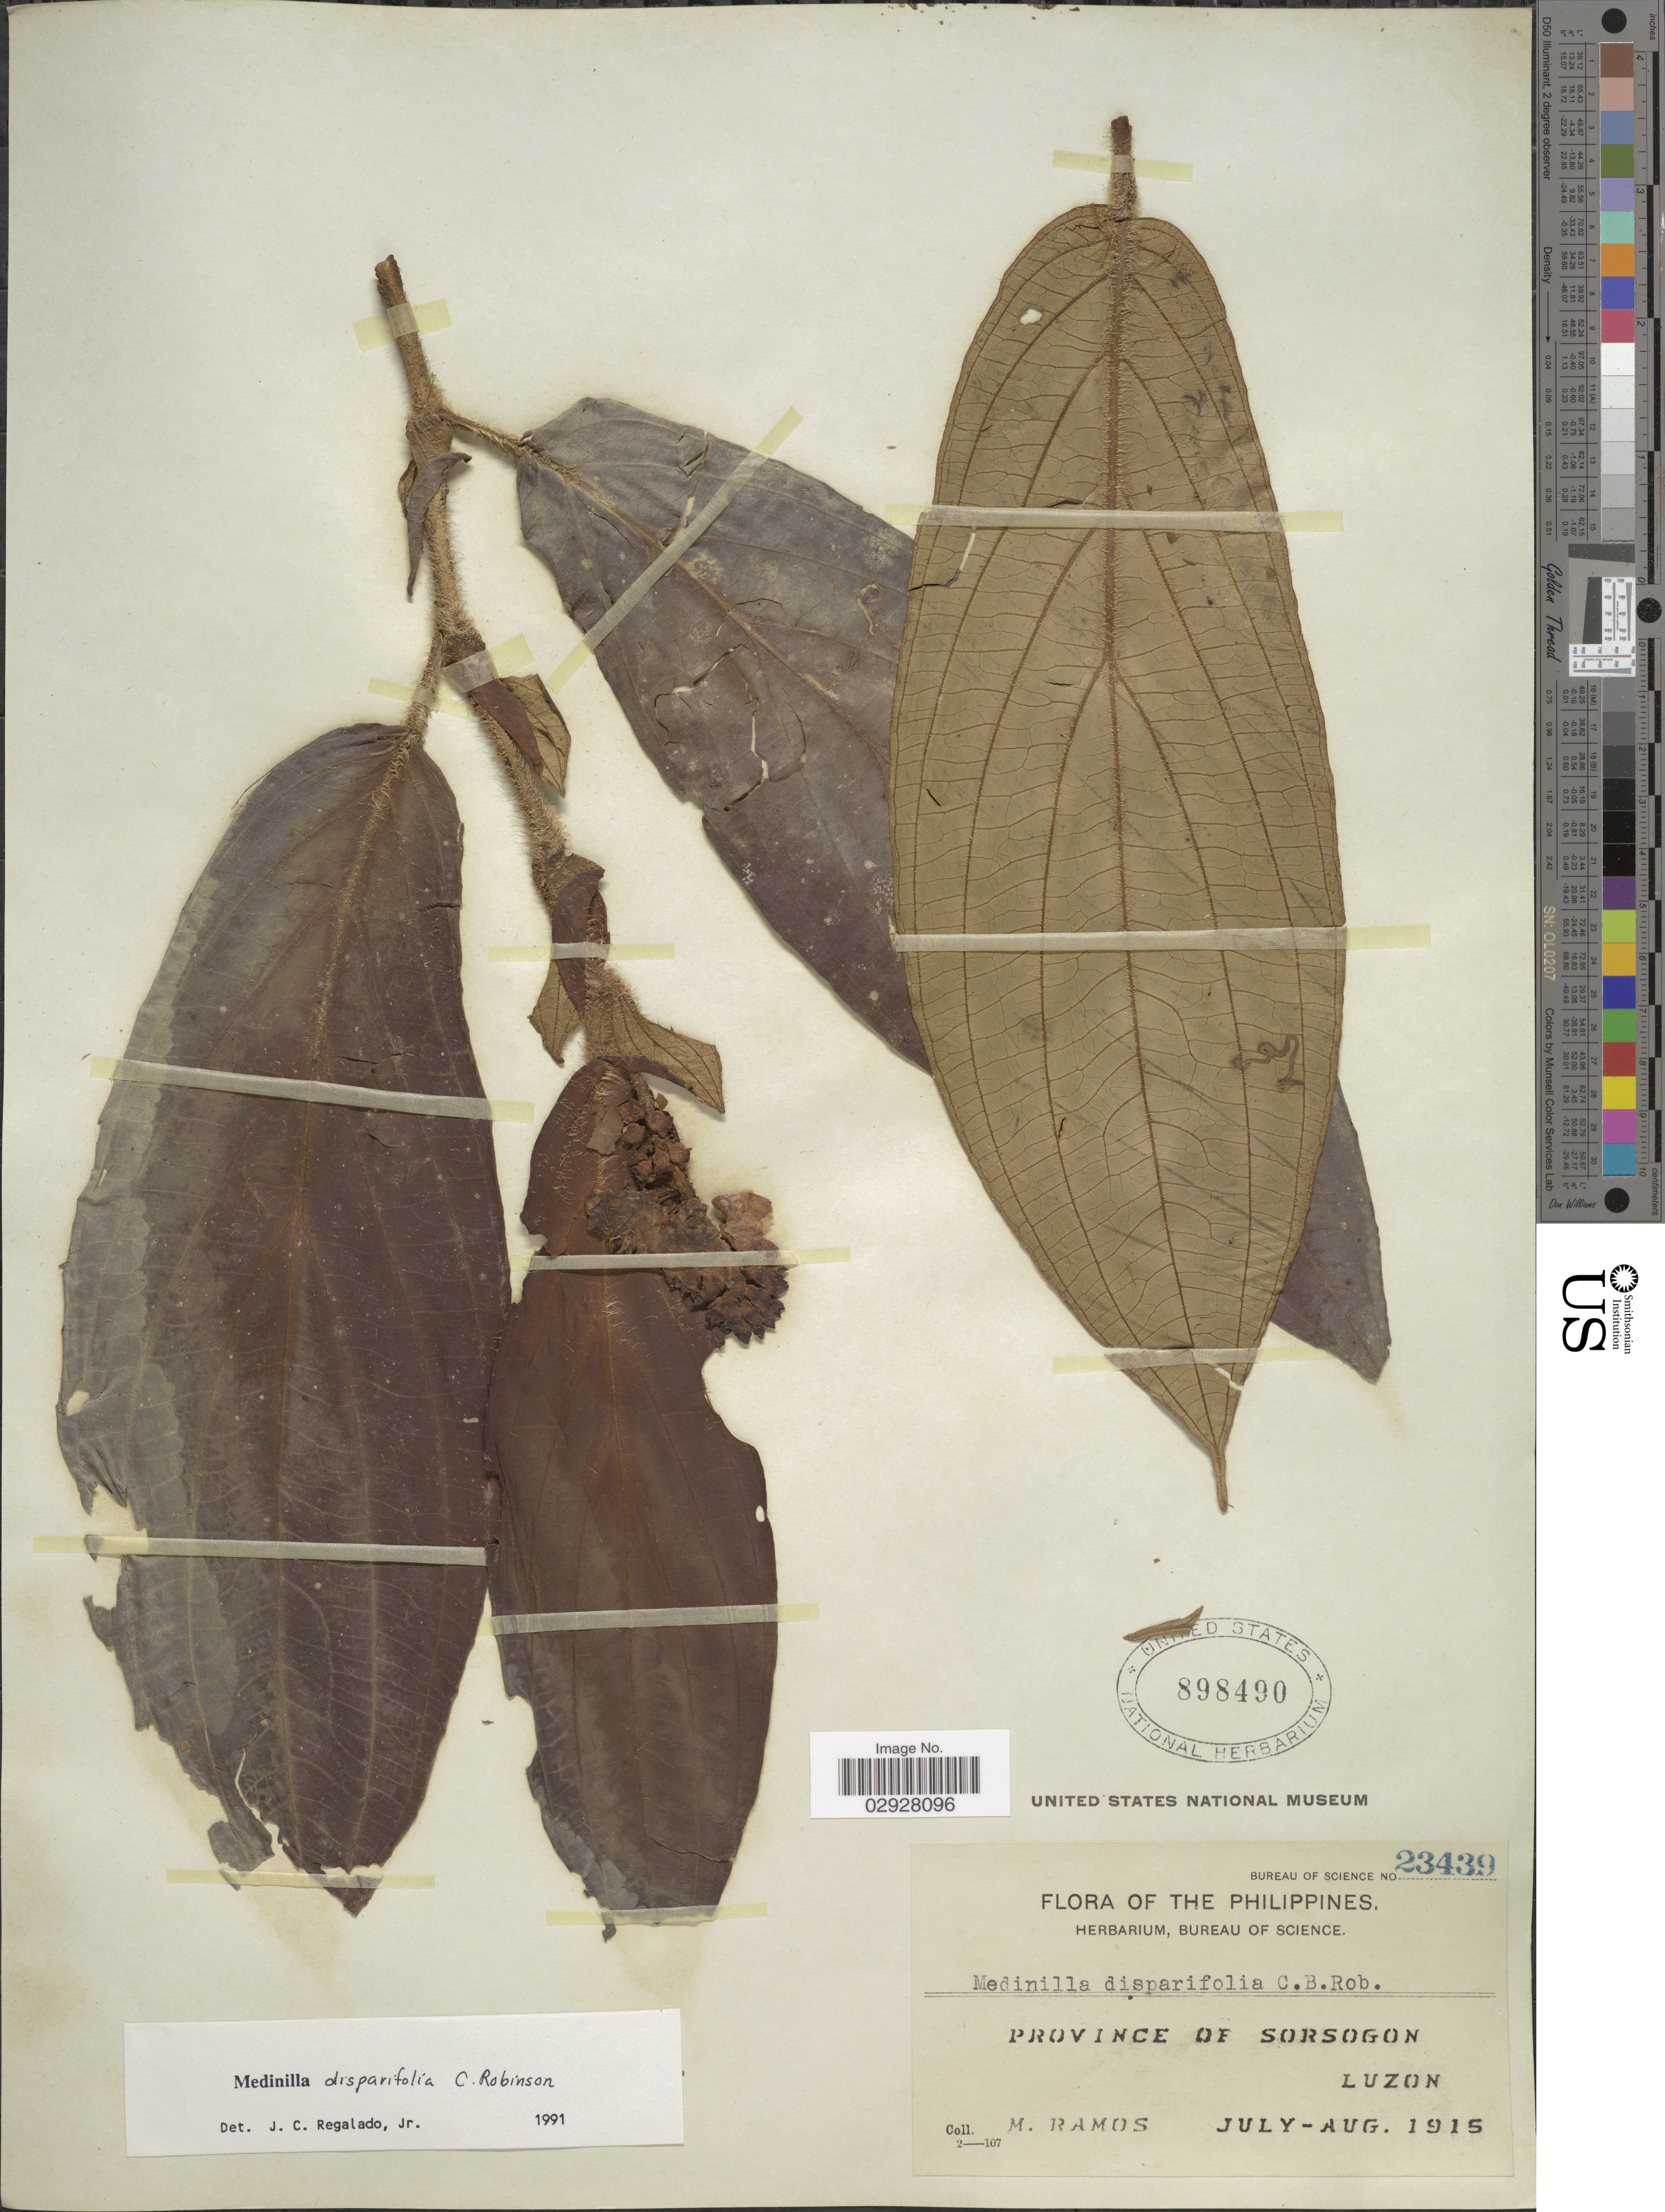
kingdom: Plantae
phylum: Tracheophyta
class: Magnoliopsida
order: Myrtales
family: Melastomataceae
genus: Medinilla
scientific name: Medinilla disparifolia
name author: C.B. Rob.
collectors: M. Ramos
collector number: Bureau of Science 23439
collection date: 1915-07/1915-08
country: Philippines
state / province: Bicol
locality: Province of Sorsogon, Luzon.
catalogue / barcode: US 898490